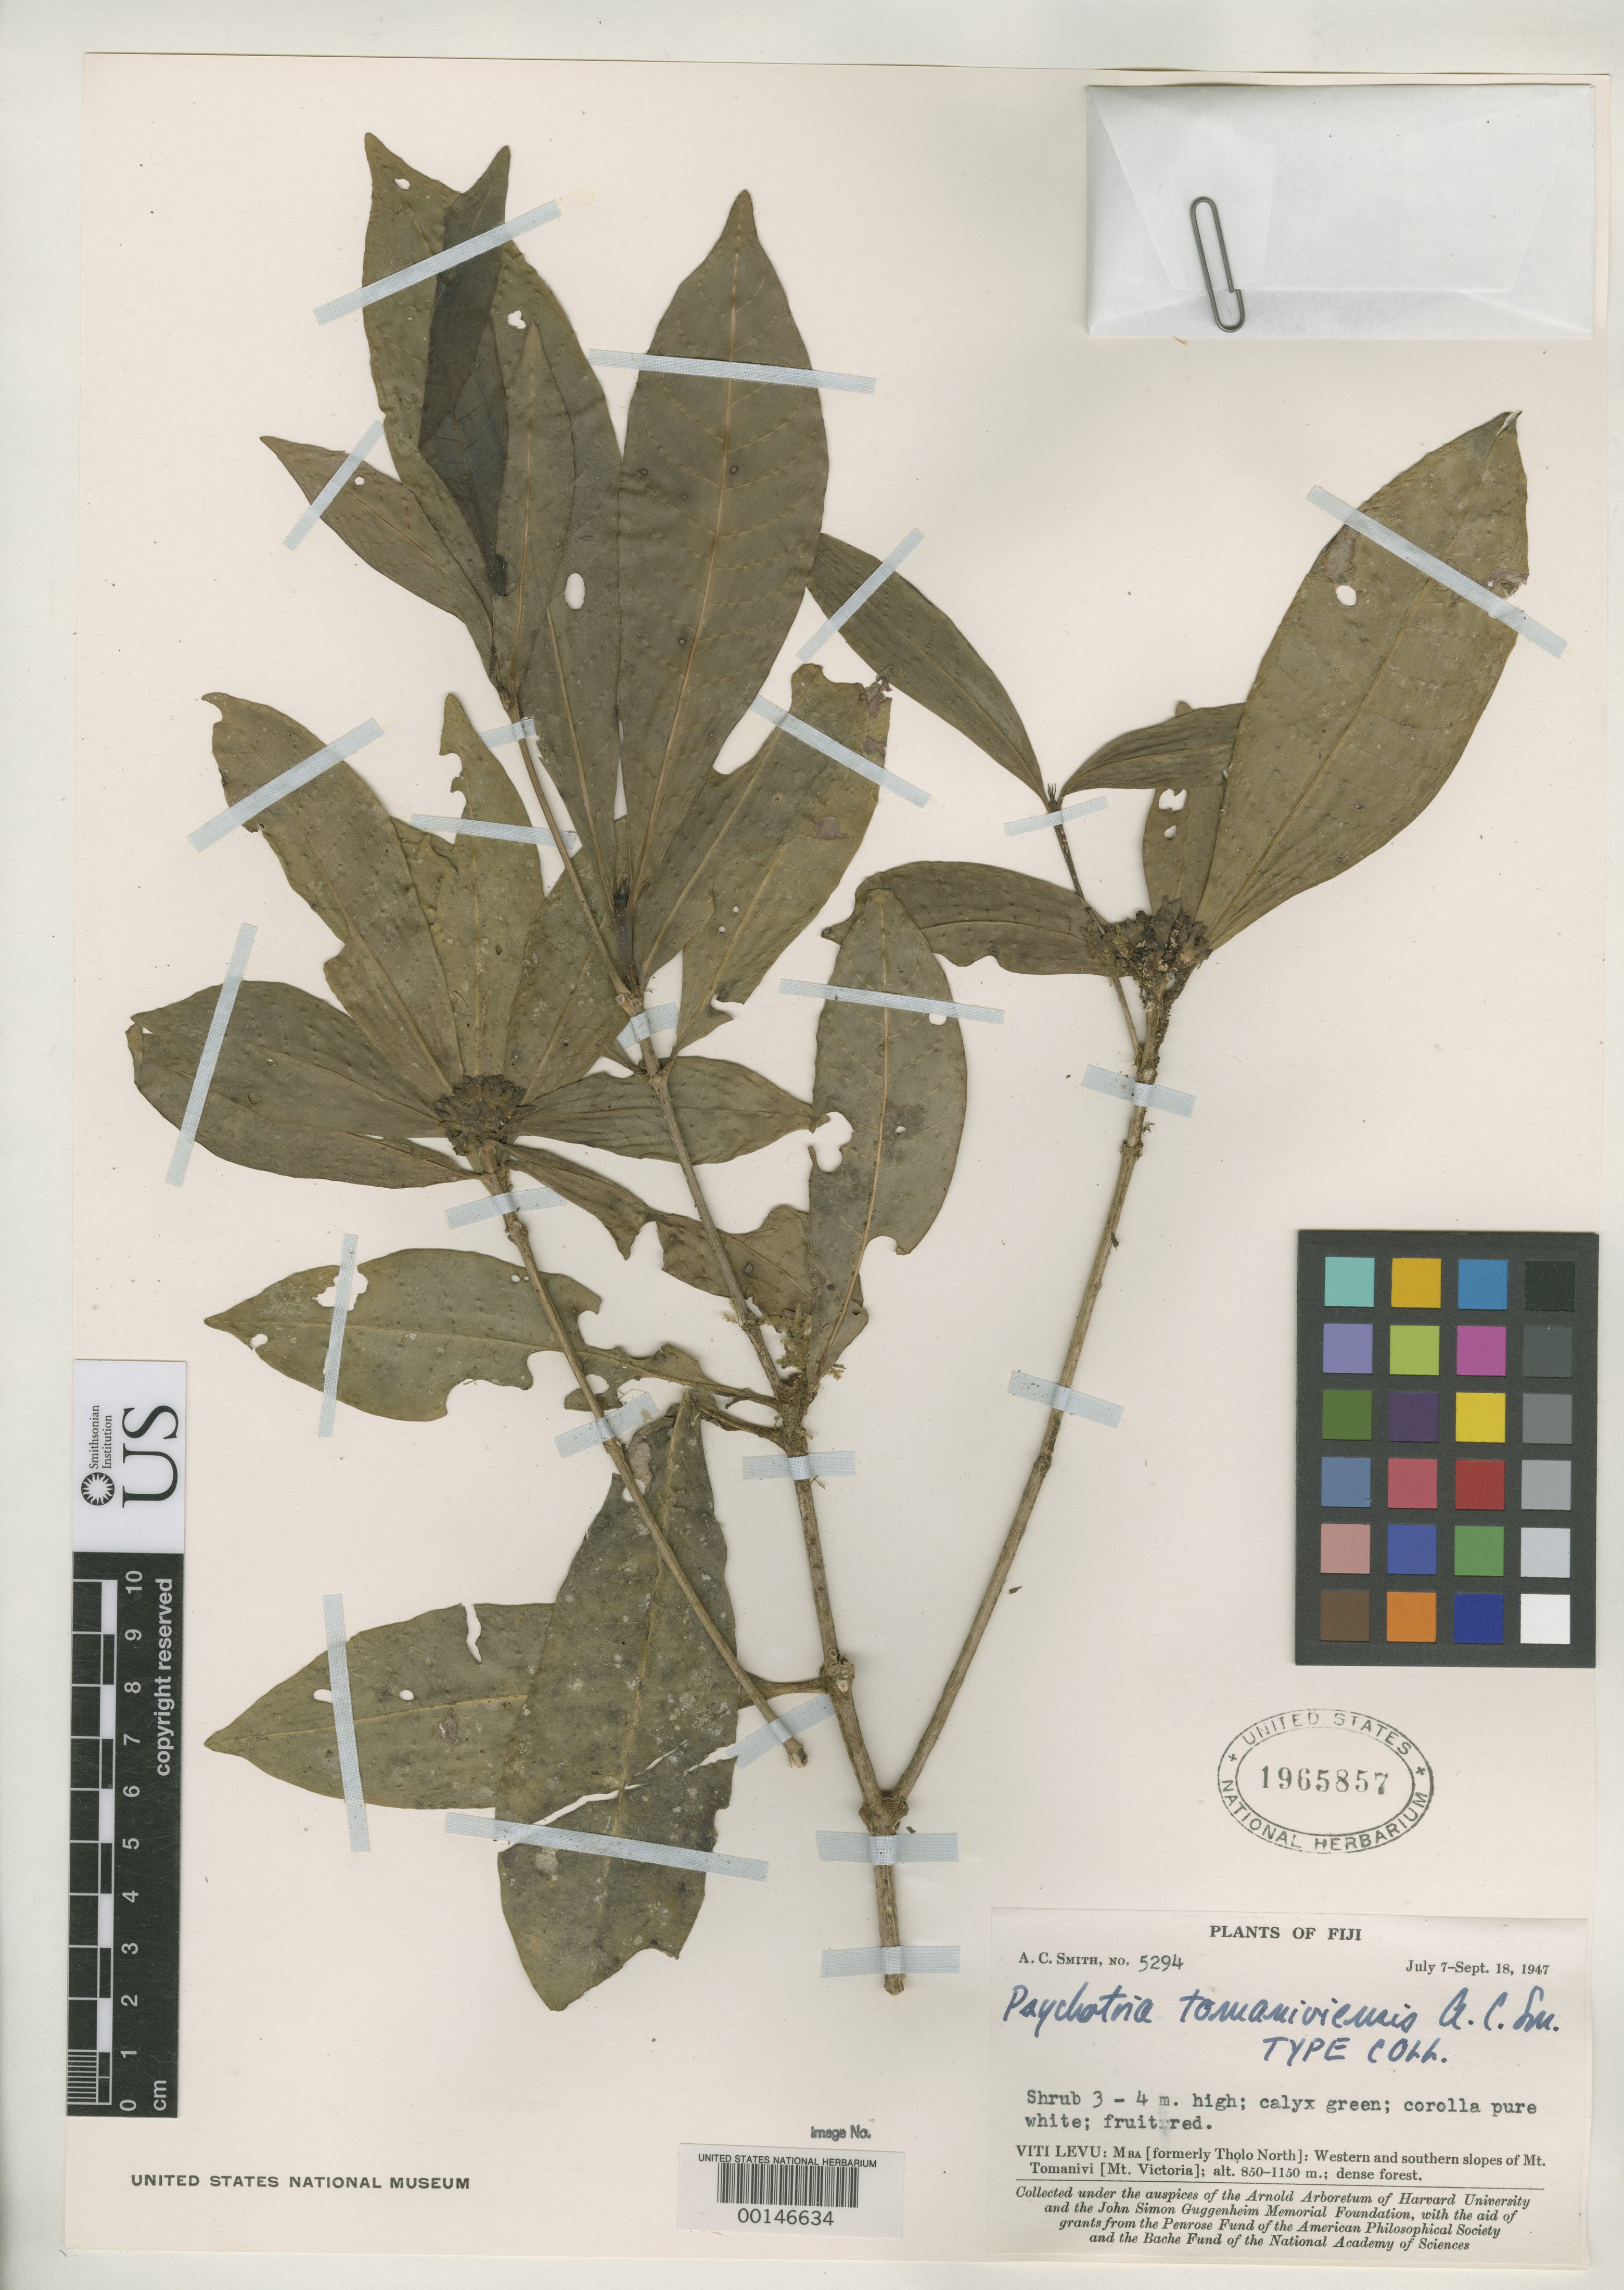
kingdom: Plantae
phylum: Tracheophyta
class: Magnoliopsida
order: Gentianales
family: Rubiaceae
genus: Psychotria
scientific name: Psychotria tomaniviensis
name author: A.C. Sm.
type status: Isotype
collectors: A. C. Smith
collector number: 5294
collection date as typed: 17 Jul 1947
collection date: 1947-07-17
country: Fiji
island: Viti Levu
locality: Mba, W slope of Mt. Tomanivi, Mt. Victoria. [Viti Levu Group]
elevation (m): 850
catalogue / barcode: US 1965857